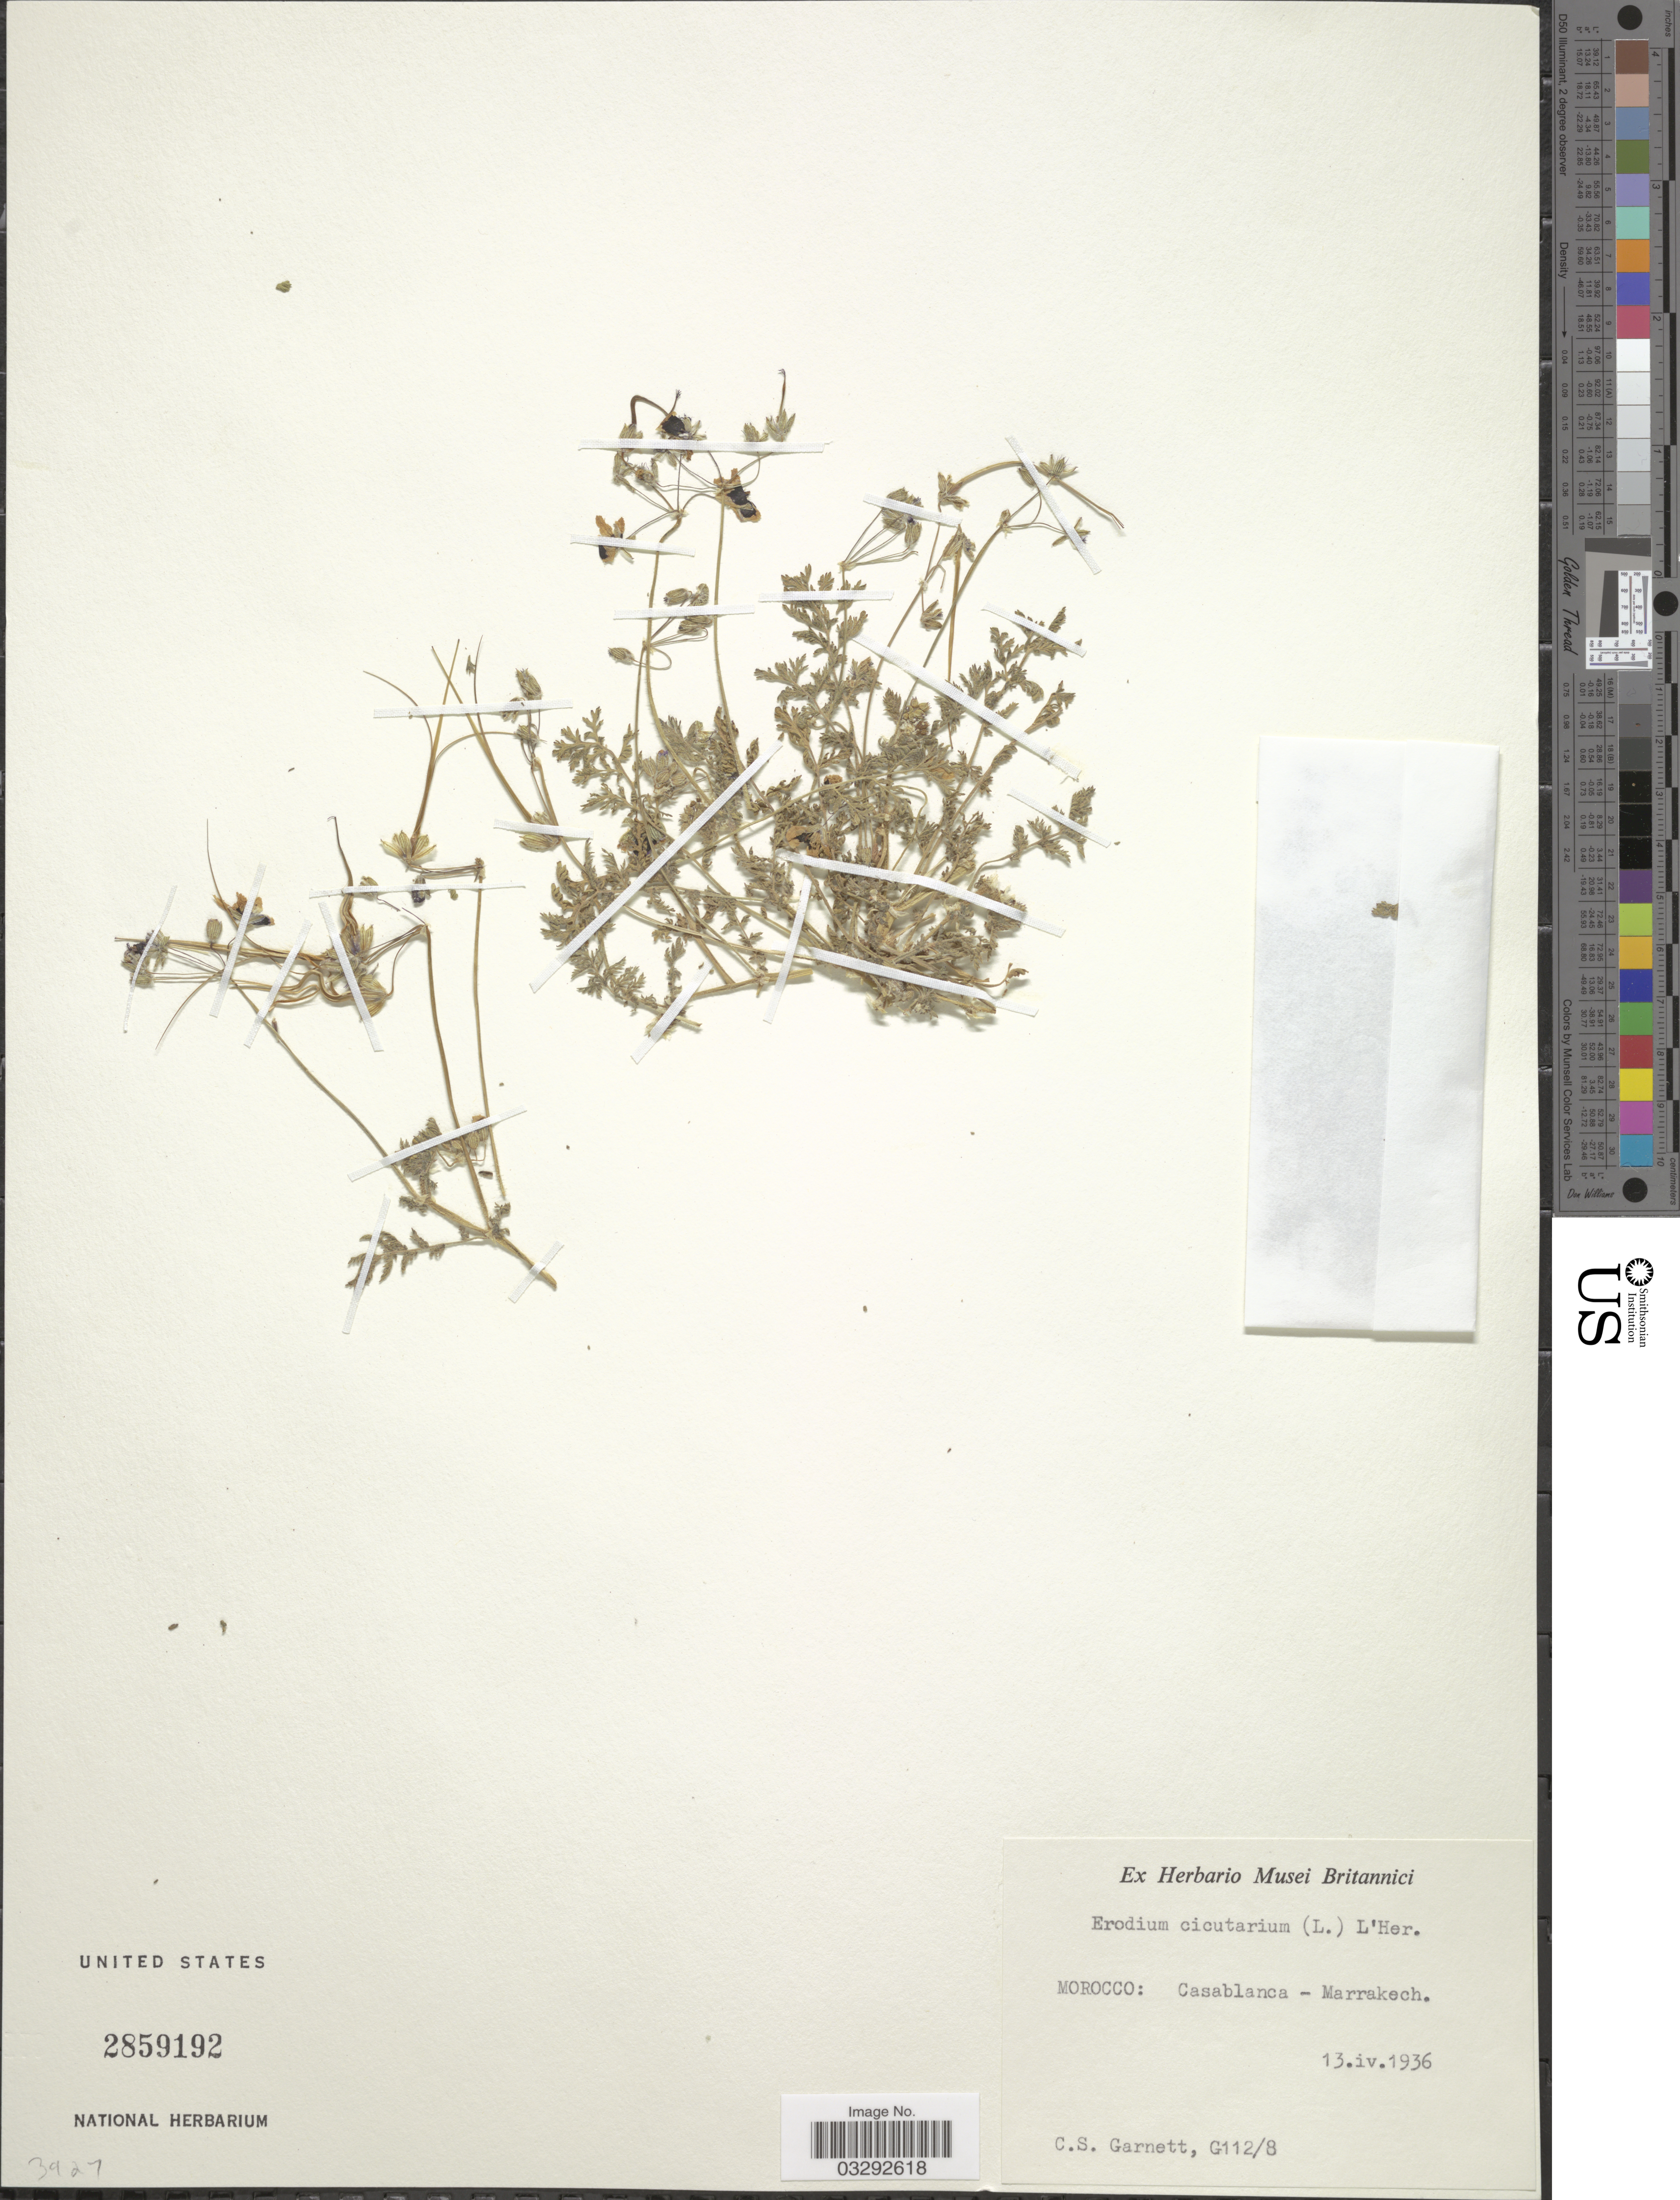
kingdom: Plantae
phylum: Tracheophyta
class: Magnoliopsida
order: Geraniales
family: Geraniaceae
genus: Erodium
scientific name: Erodium cicutarium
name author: (L.) L'Hér.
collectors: C. Garnett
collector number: G112/8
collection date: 1936-04-13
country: Morocco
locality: Casablanca - Marrakech.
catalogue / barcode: US 2859192